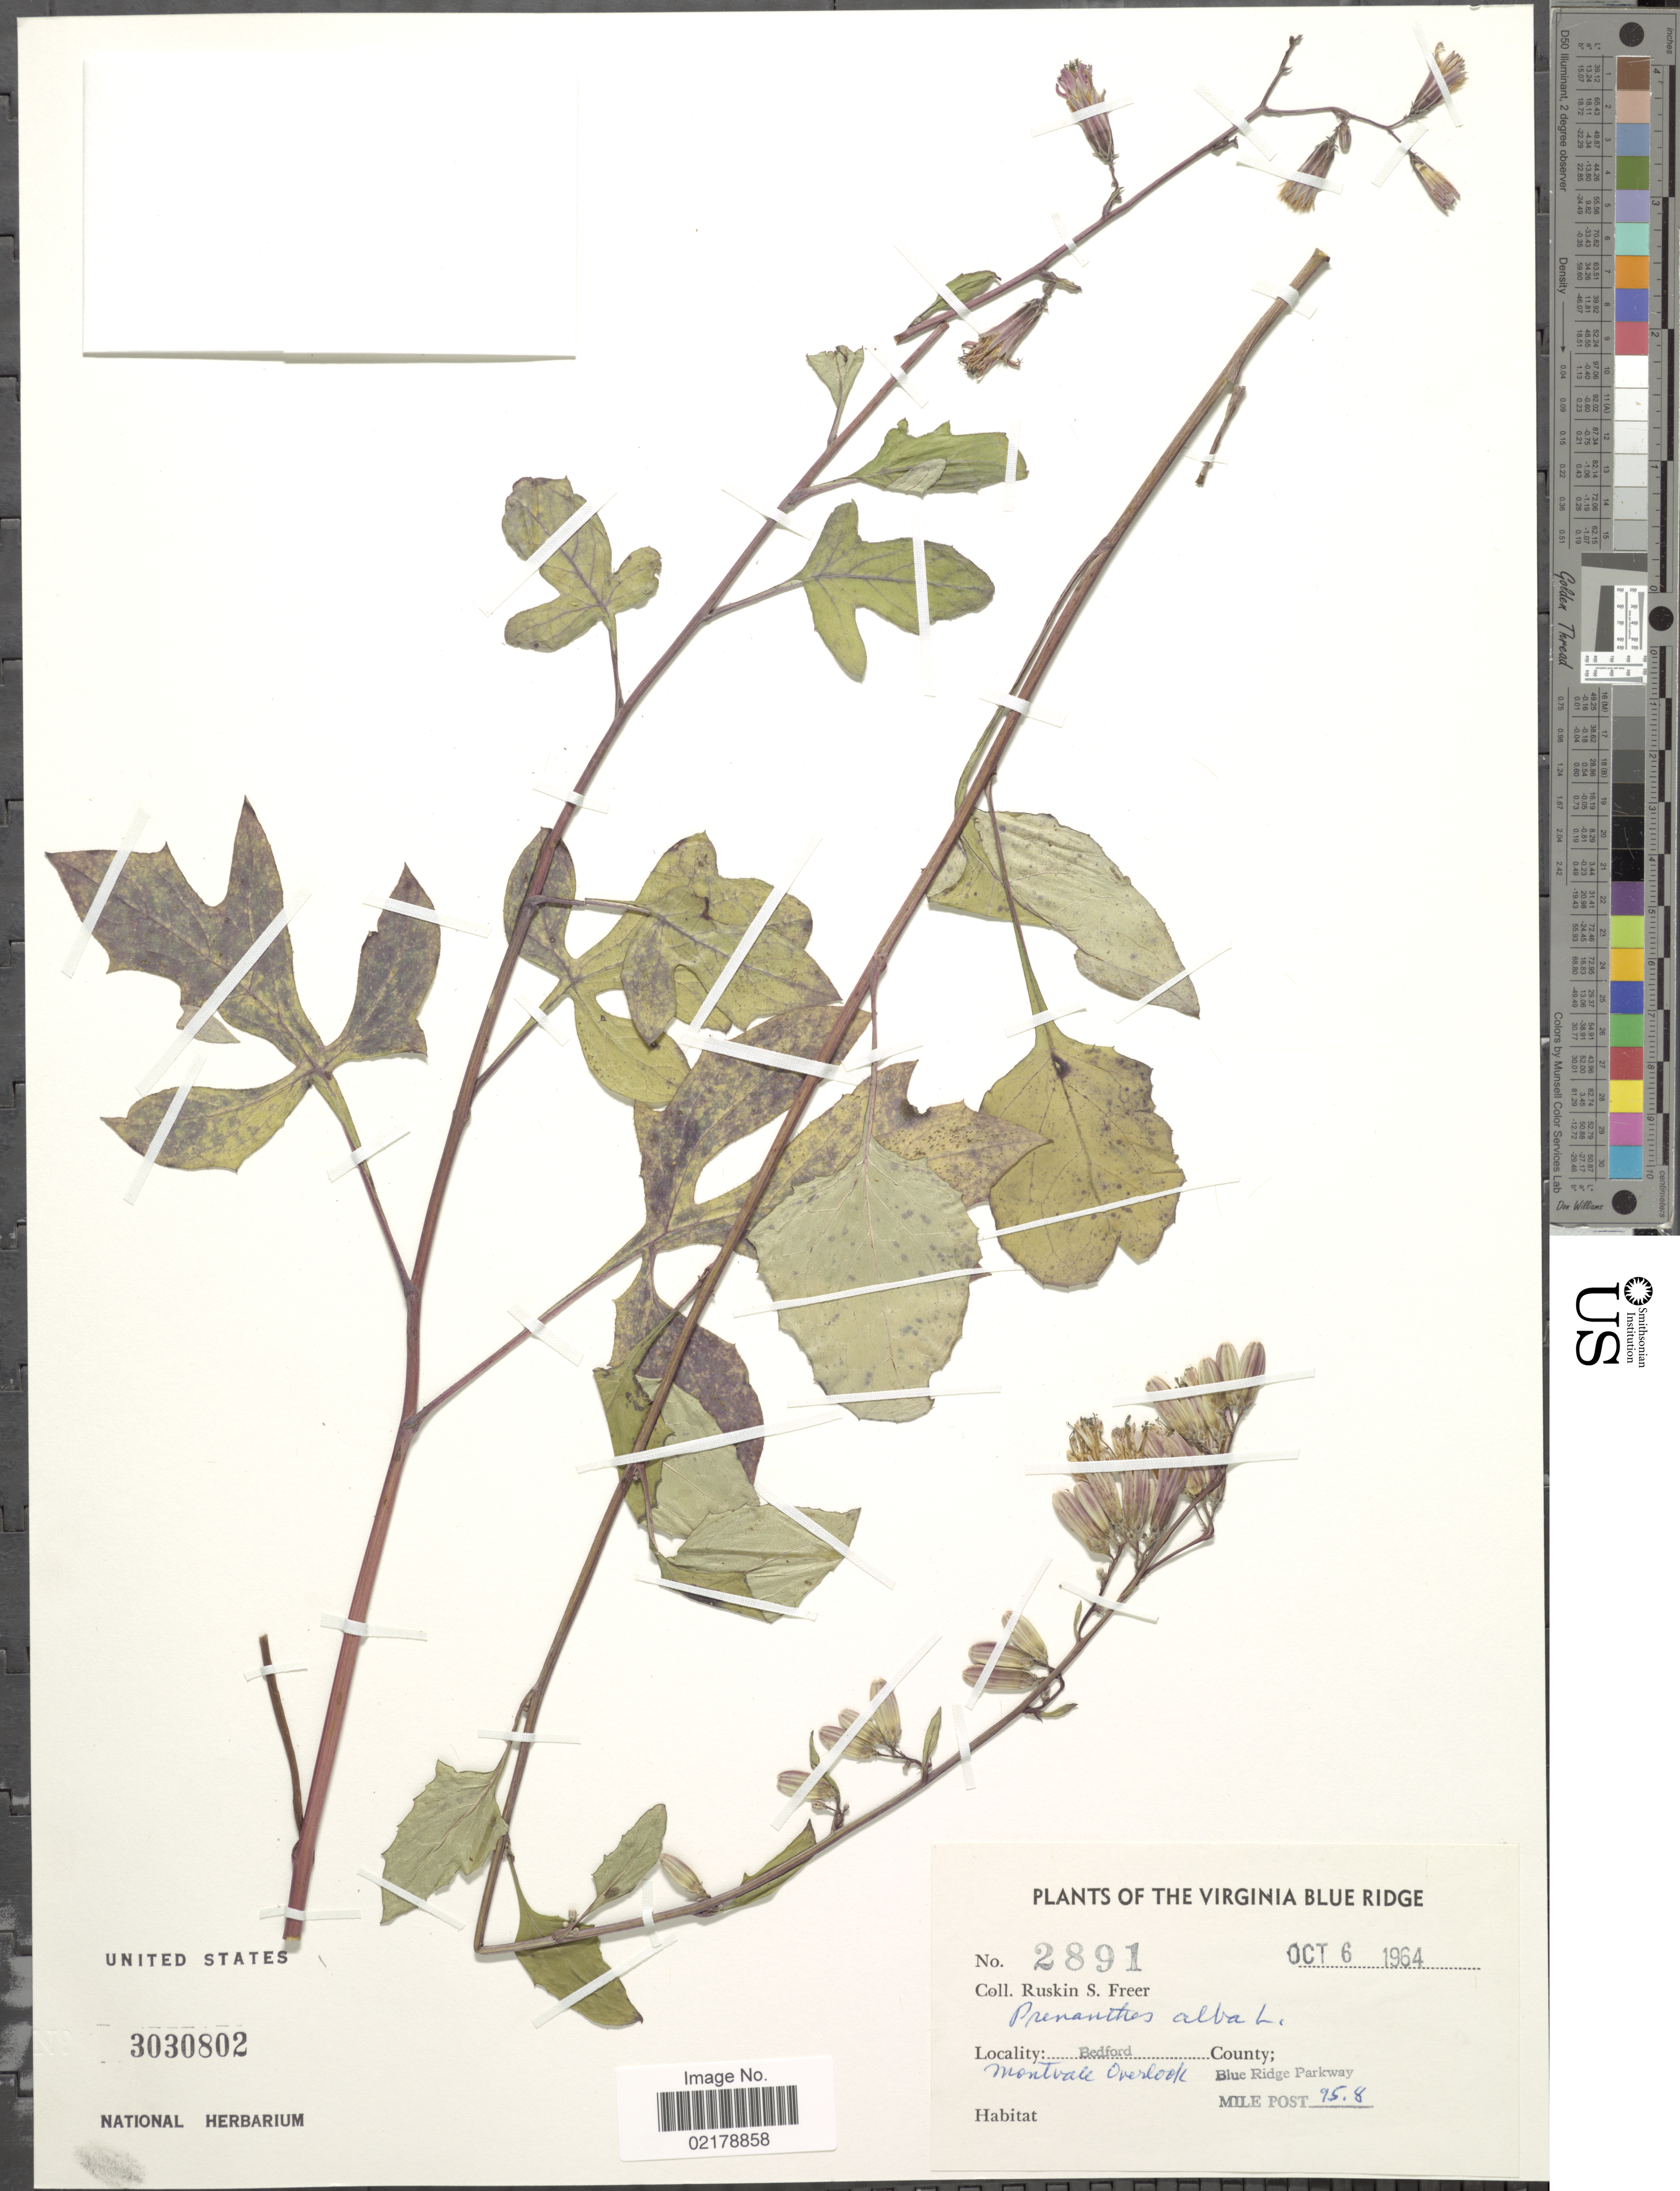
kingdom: Plantae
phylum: Tracheophyta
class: Magnoliopsida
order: Asterales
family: Asteraceae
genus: Nabalus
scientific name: Nabalus albus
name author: (L.) Hook.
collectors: R. Freer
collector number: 2891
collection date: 1964-10-06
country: United States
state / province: Virginia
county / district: Bedford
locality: The Virginia Blue Ridge, Bedford County; Montvalle Overlook, Blue Ridge Parkway, Mile Post 95.8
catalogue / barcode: US 3030802